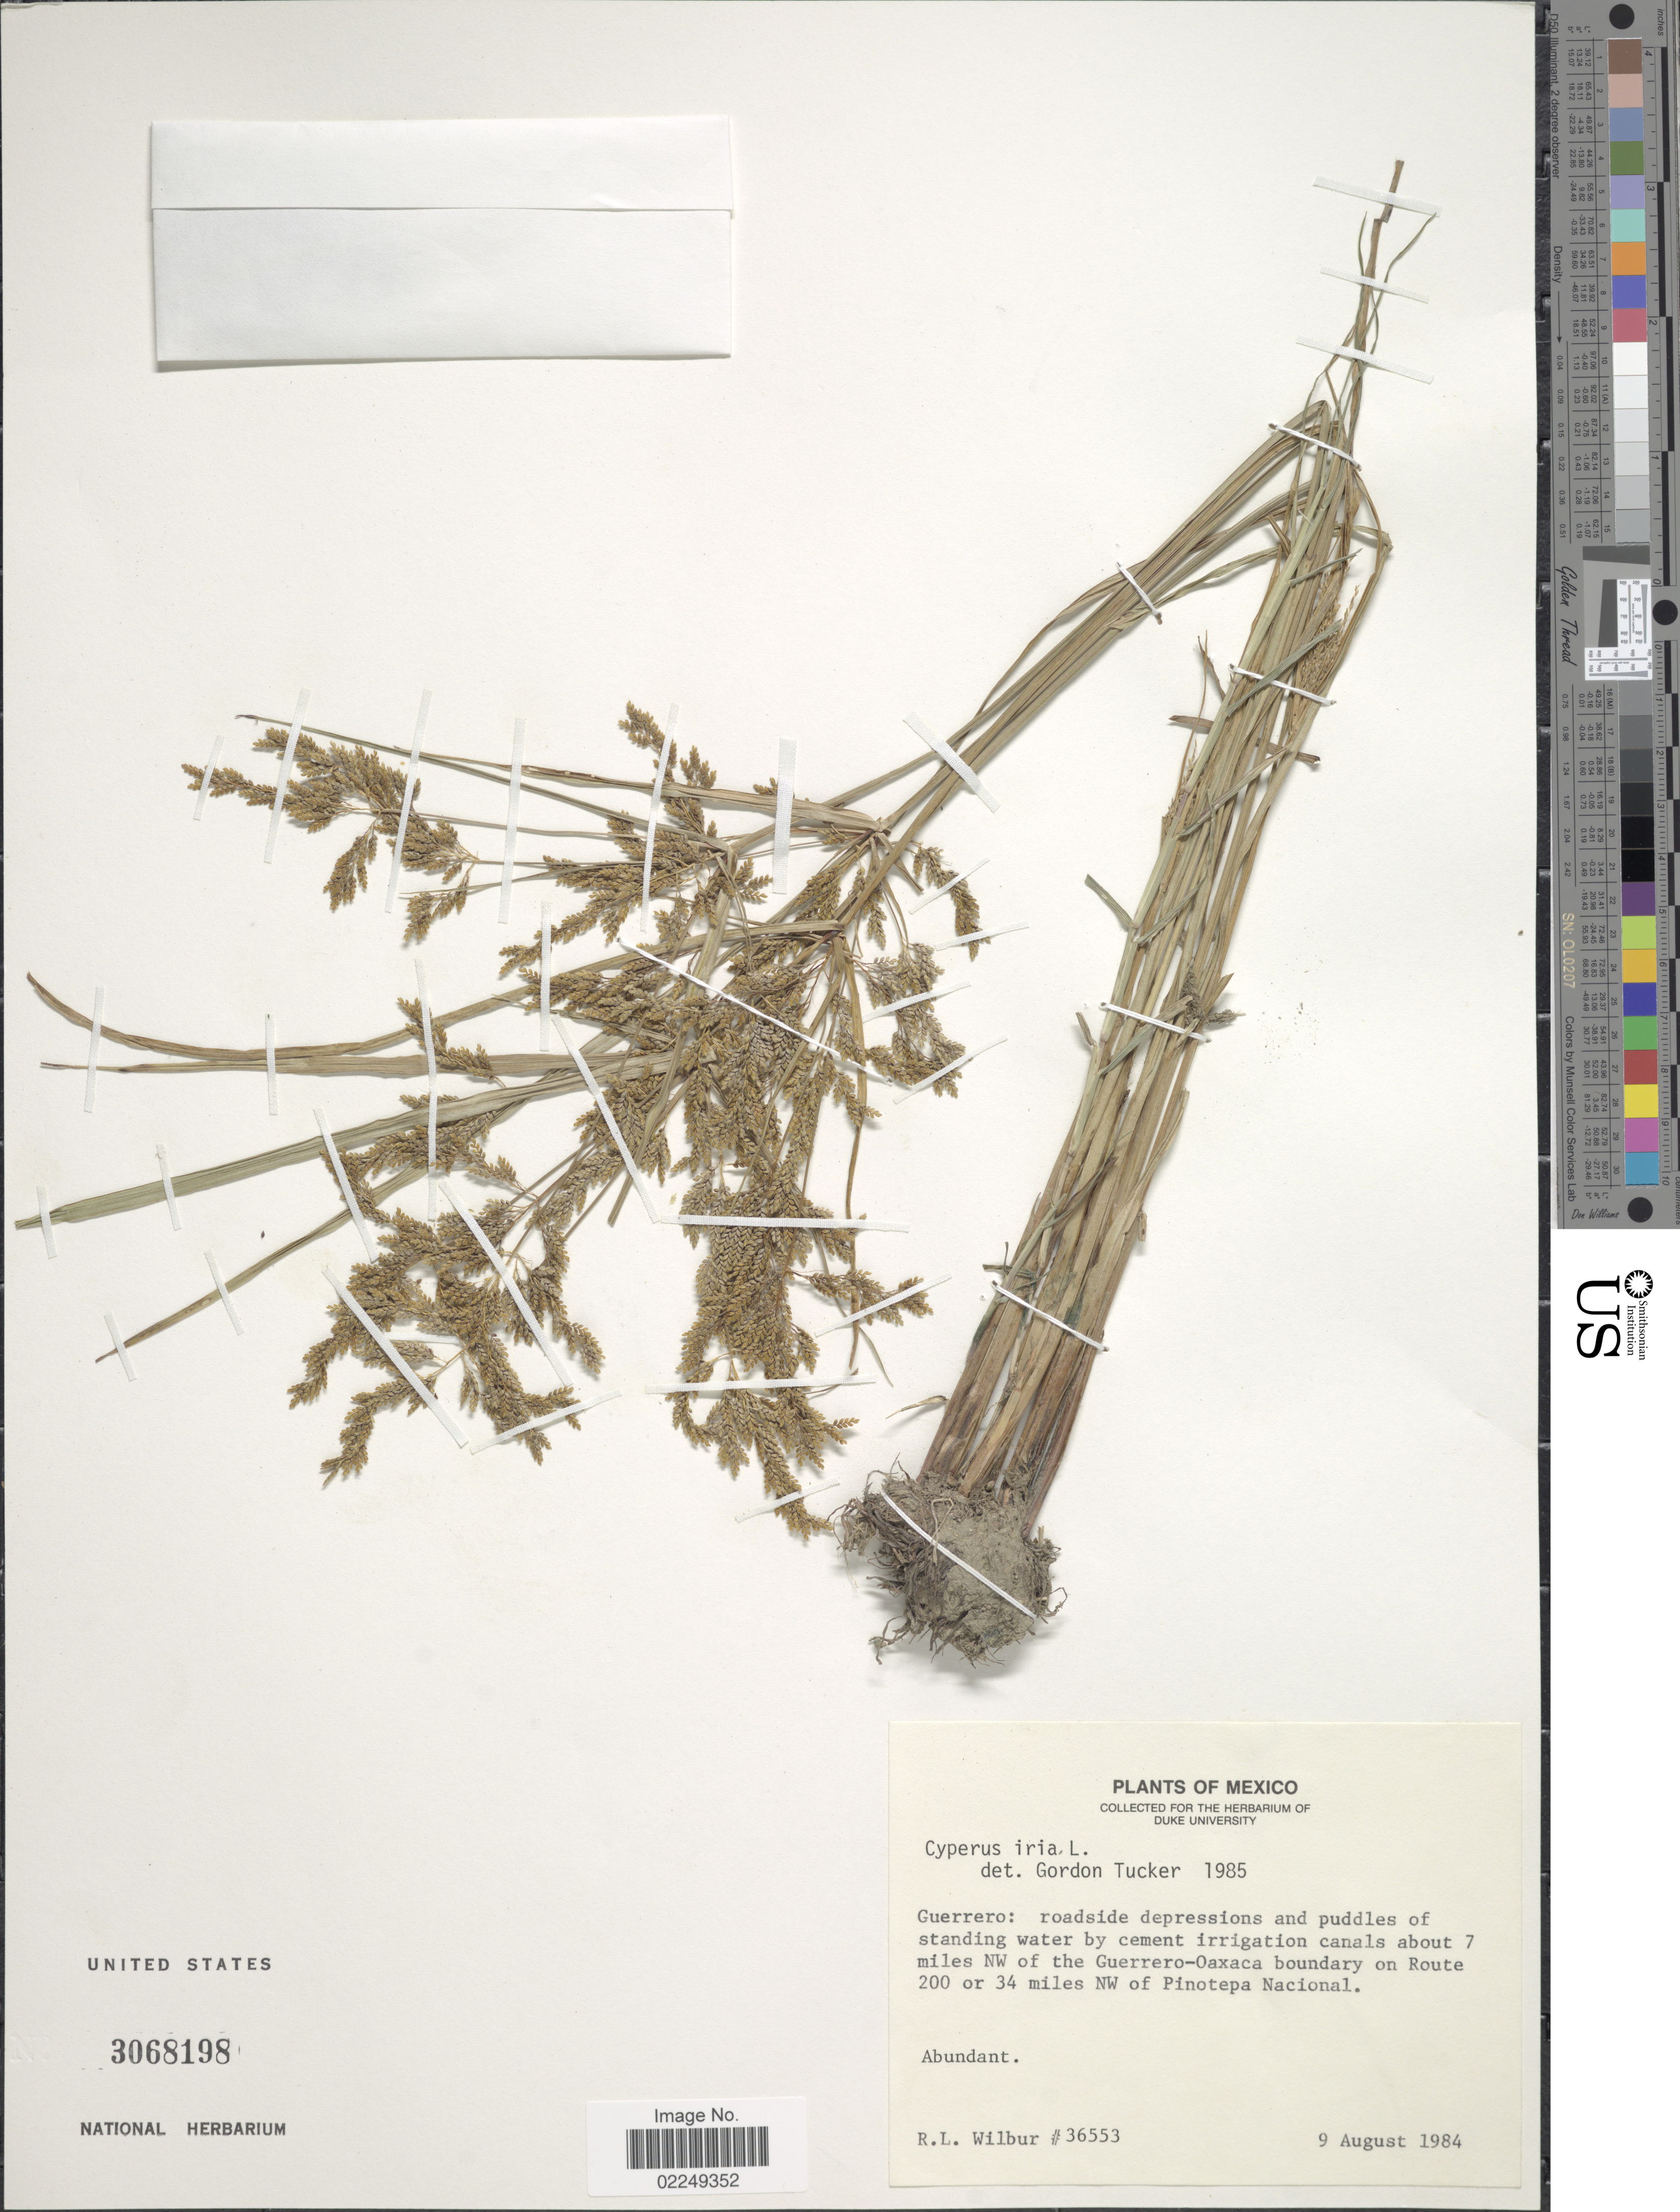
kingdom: Plantae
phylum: Tracheophyta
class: Liliopsida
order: Poales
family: Cyperaceae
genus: Cyperus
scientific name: Cyperus iria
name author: L.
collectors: R. L. Wilbur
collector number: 36553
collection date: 1984-08-09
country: Mexico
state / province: Guerrero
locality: Guerrero: roadside depressions and puddles of standing water by cement irrgation canals about 7 miles NW of the Guerrero-Oaxaca boundary on Route 200 or 34 miles NW of Pinotepa Nacional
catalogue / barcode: US 3068198